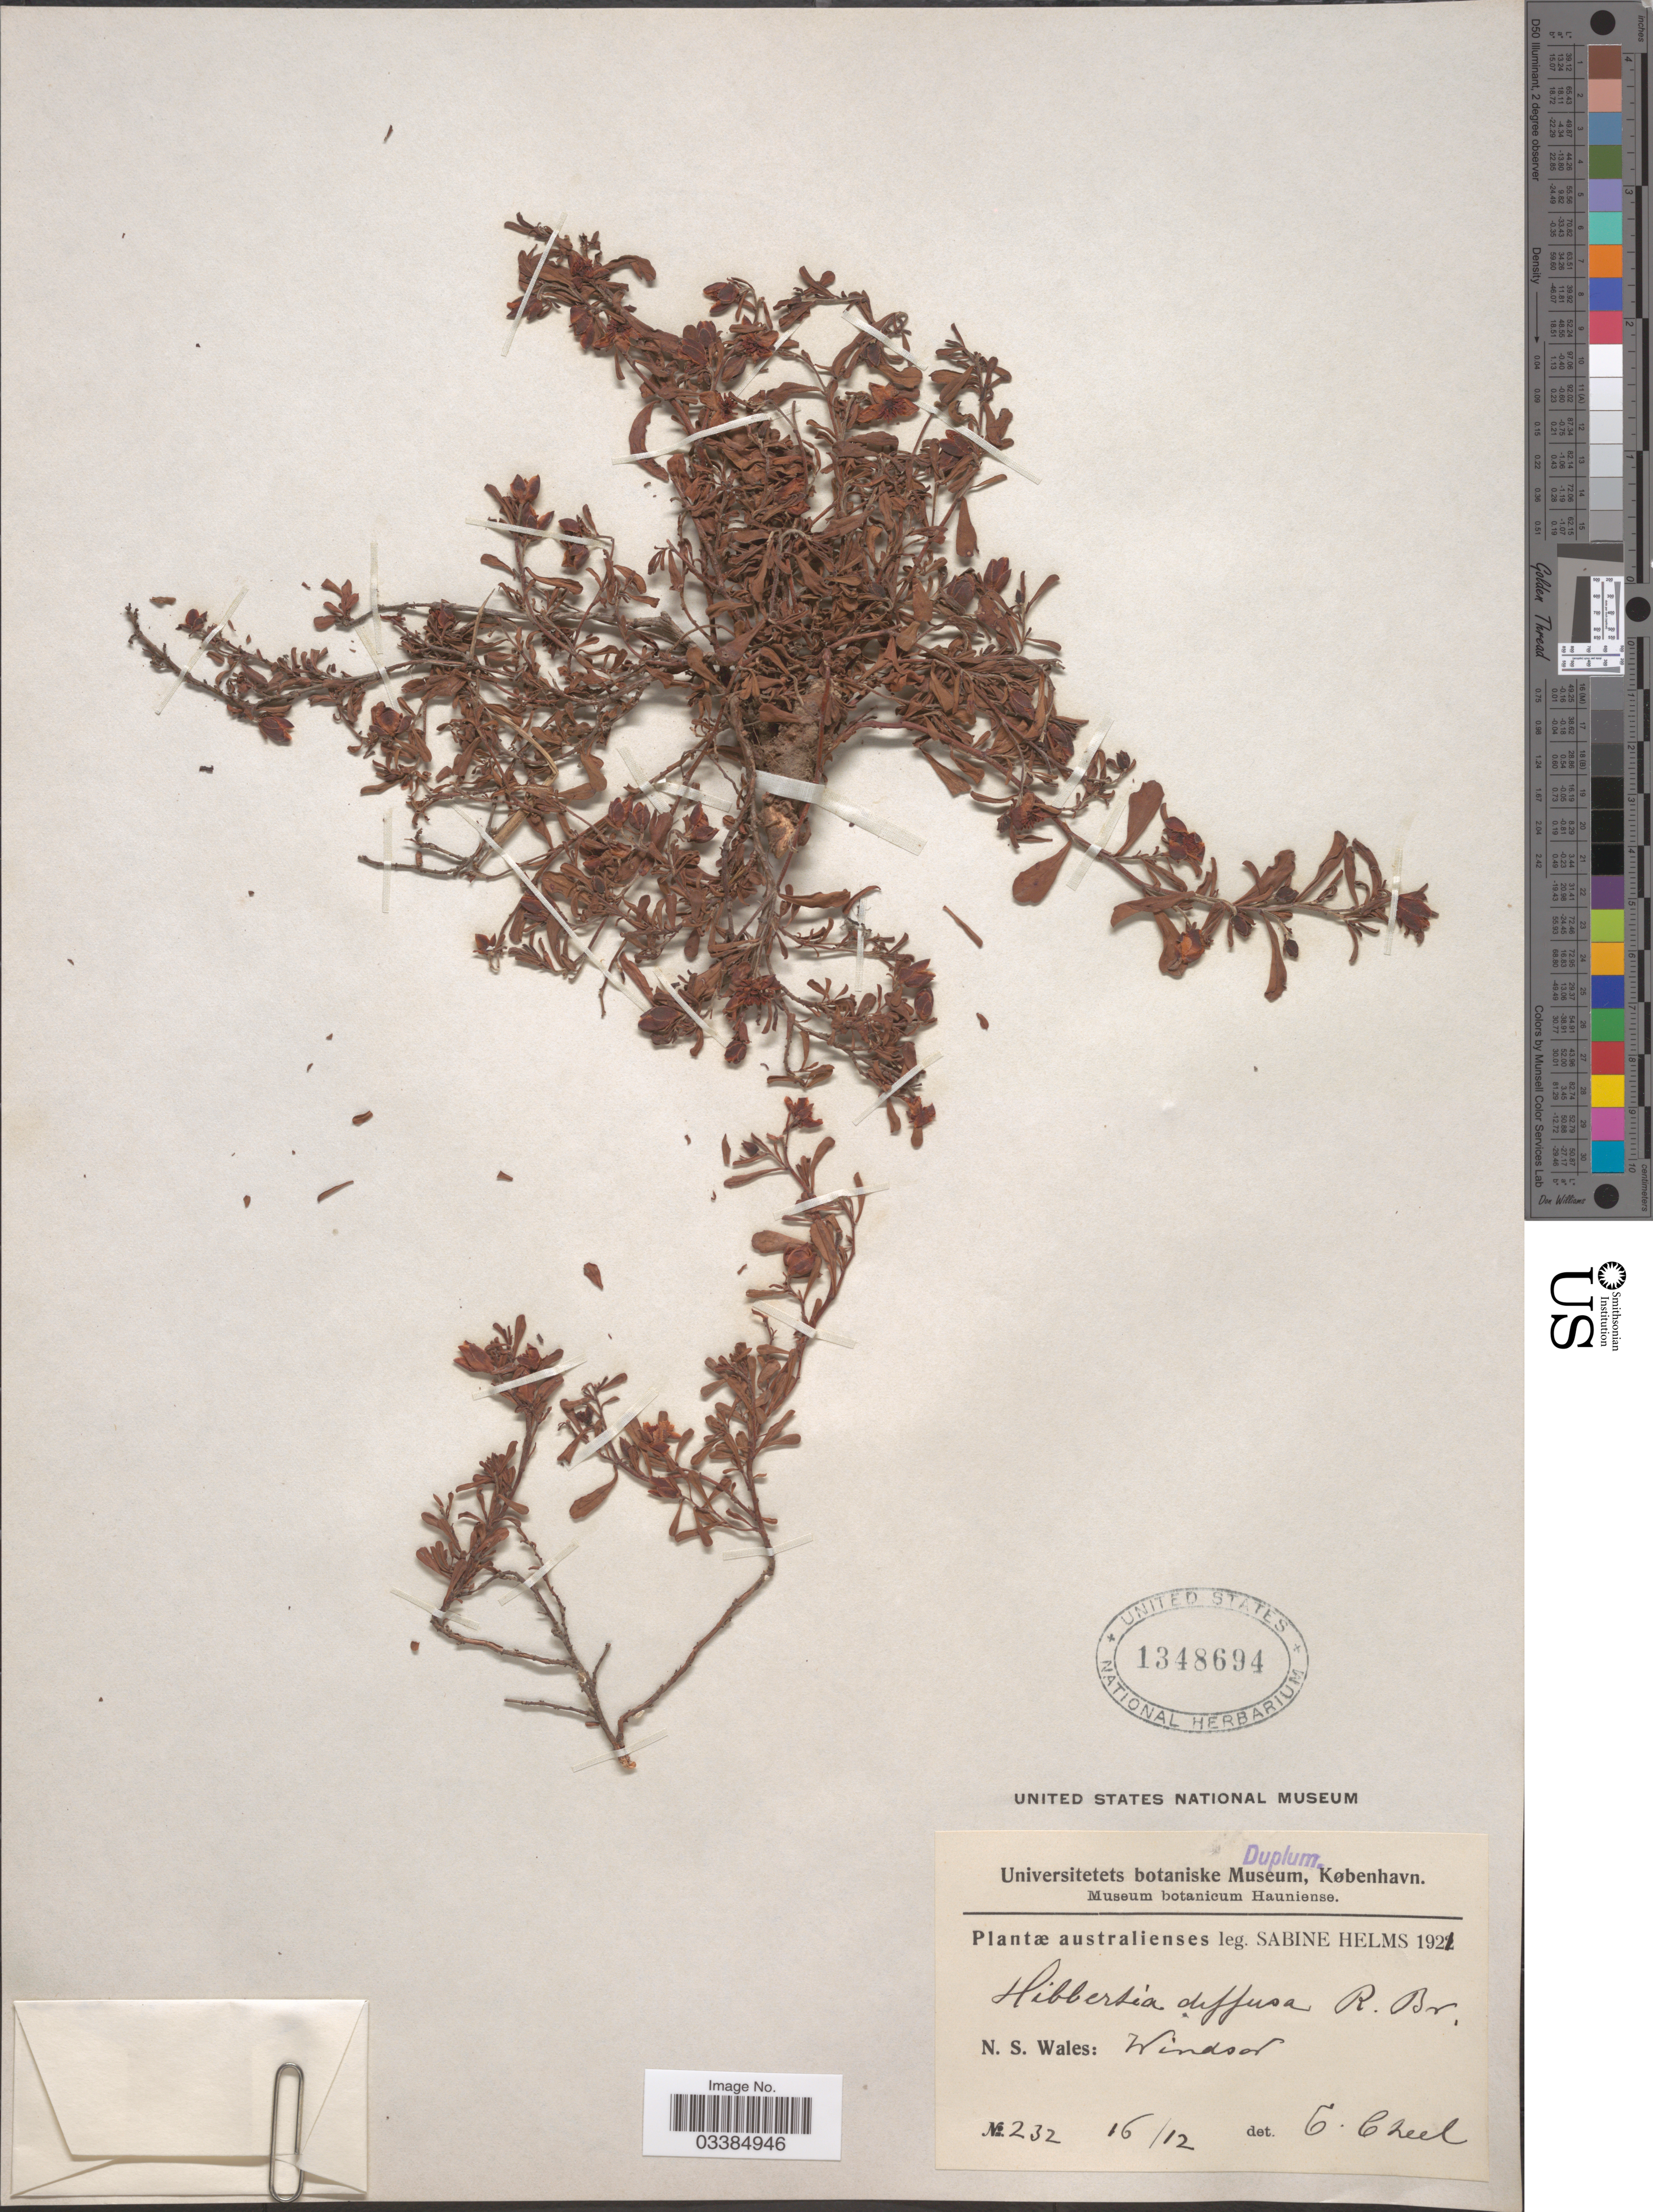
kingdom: Plantae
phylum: Tracheophyta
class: Magnoliopsida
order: Dilleniales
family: Dilleniaceae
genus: Hibbertia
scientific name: Hibbertia diffusa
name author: R. Br. ex DC.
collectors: S. Helms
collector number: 232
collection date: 1921-12-16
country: Australia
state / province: New South Wales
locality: N. S. Wales: Windsor.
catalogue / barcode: US 1348694